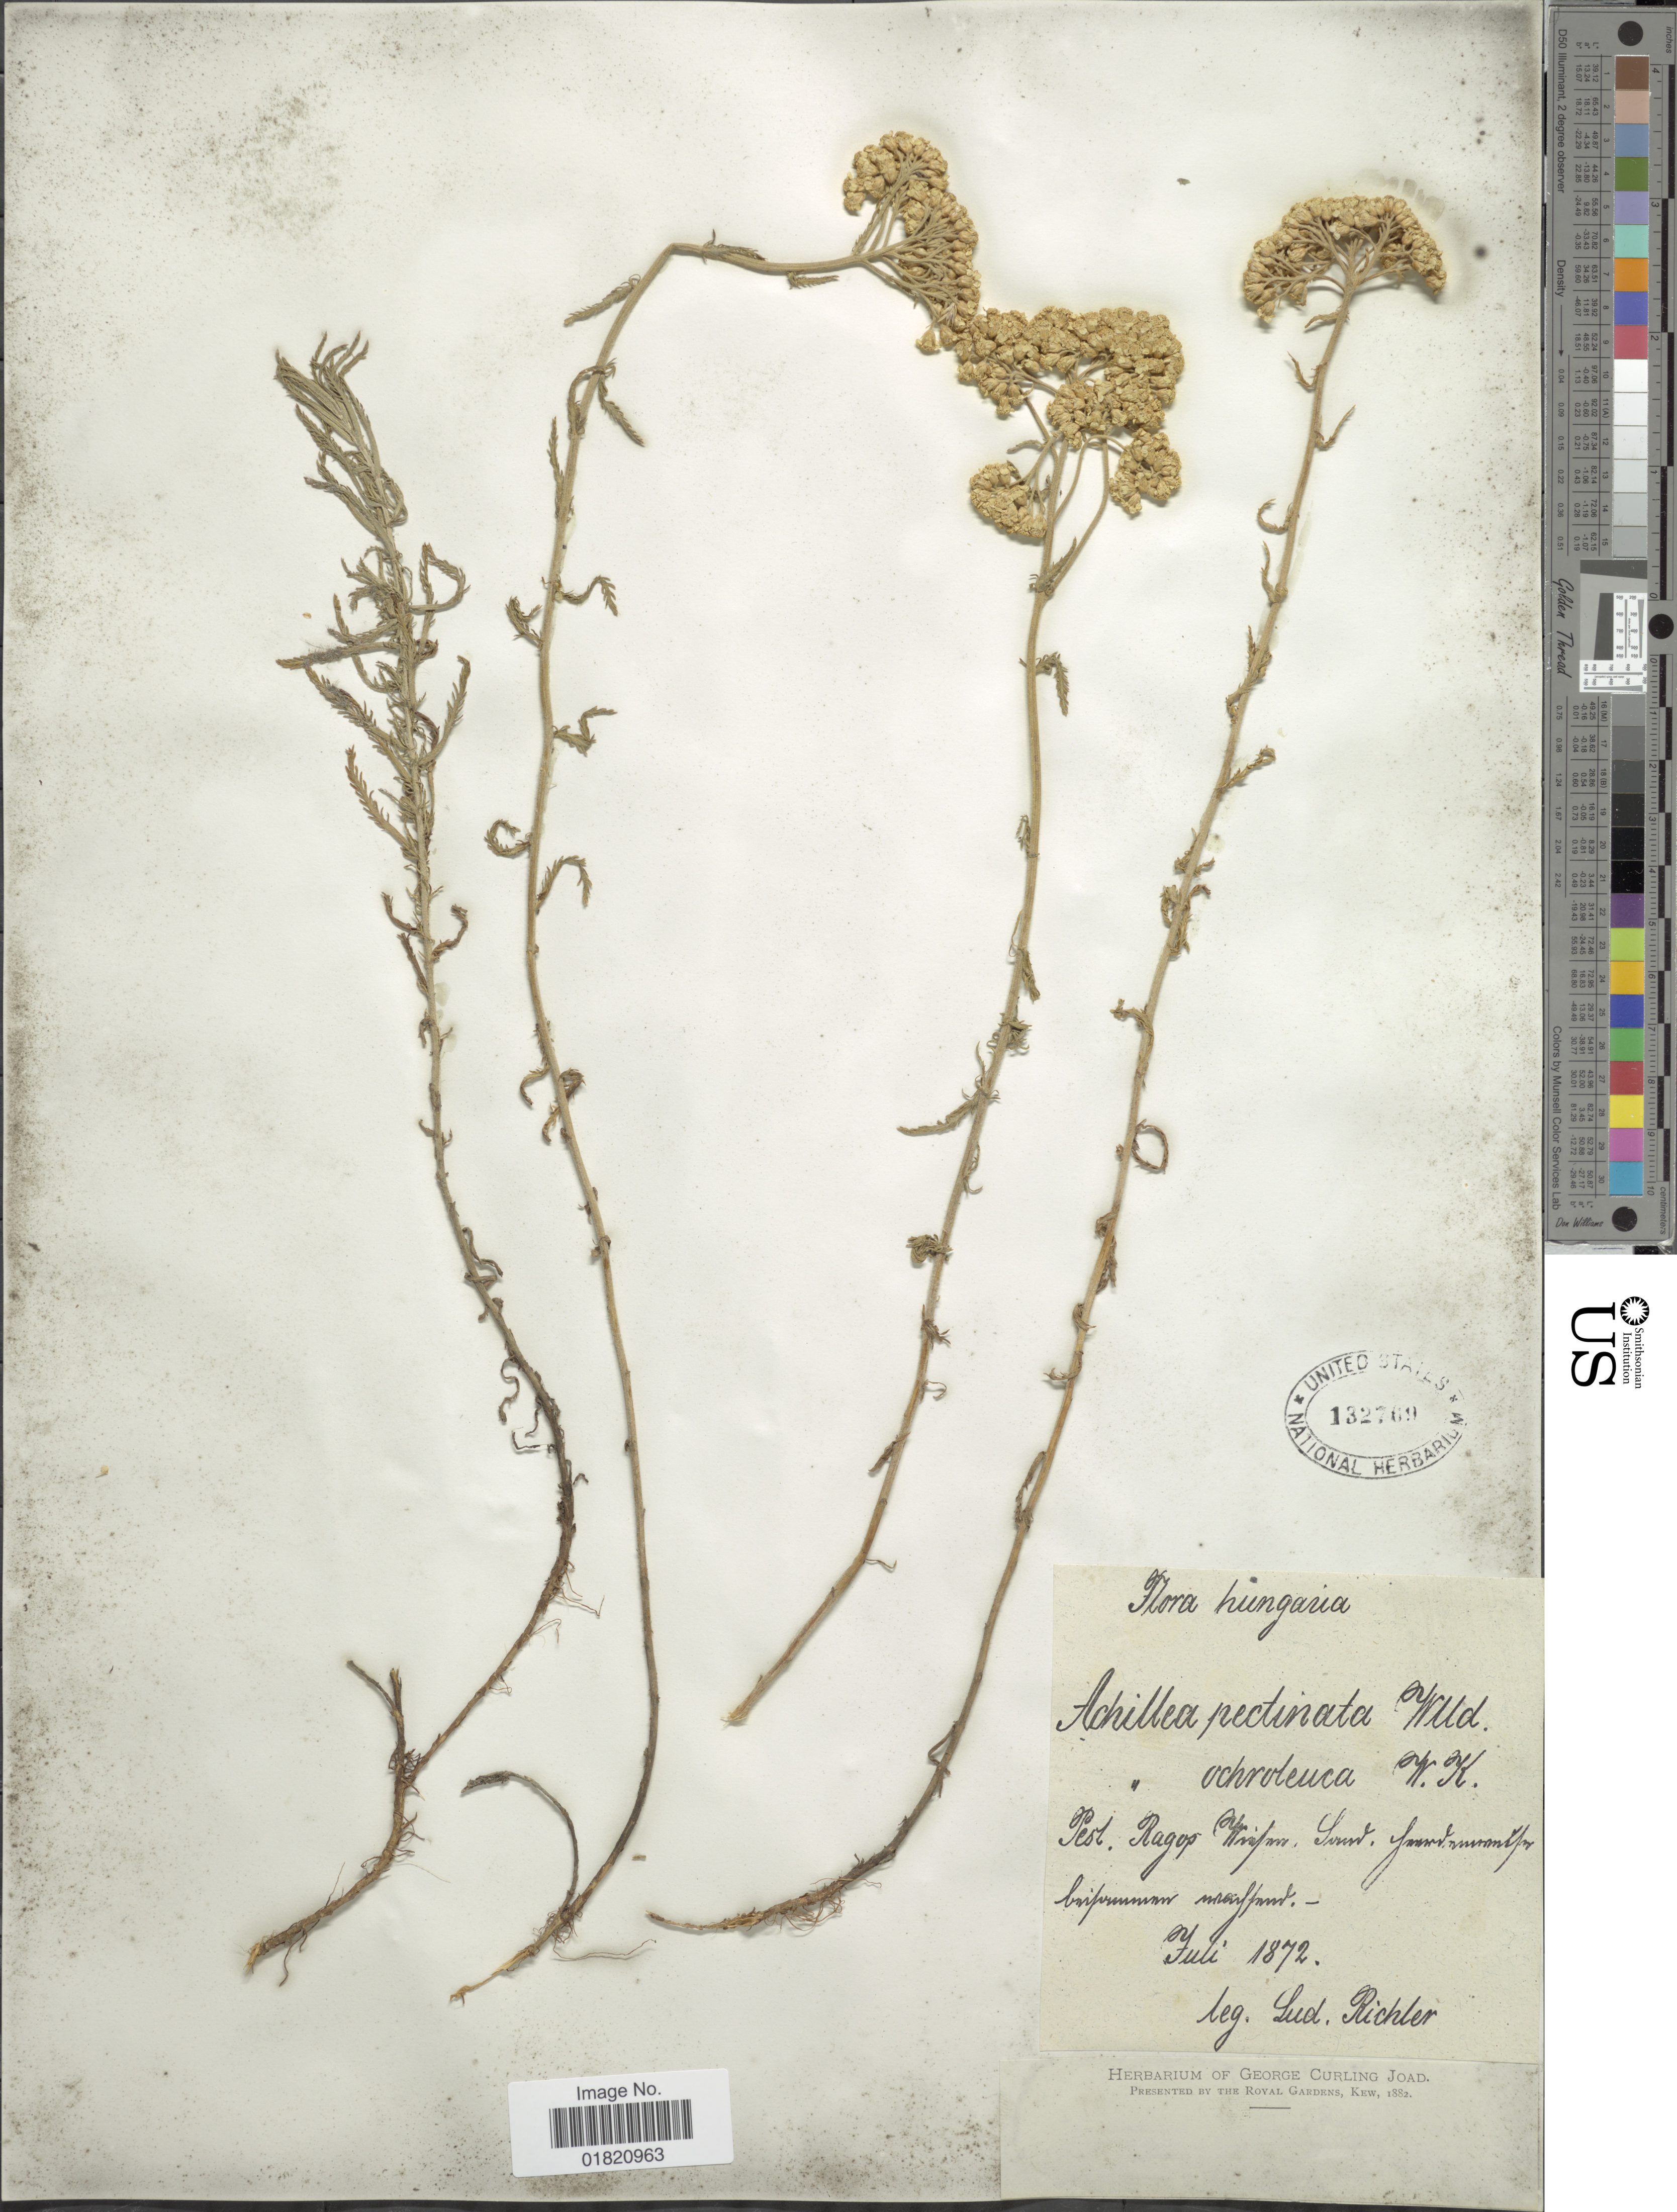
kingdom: Plantae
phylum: Tracheophyta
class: Magnoliopsida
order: Asterales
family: Asteraceae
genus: Achillea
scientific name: Achillea pectinata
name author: Willd.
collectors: L. Richter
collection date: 1872-07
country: Hungary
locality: Pest. Ragop Wrefurn, Soud. fmmrd. nwrmths beifummerew marftnwt [interpreted]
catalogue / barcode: US 132769